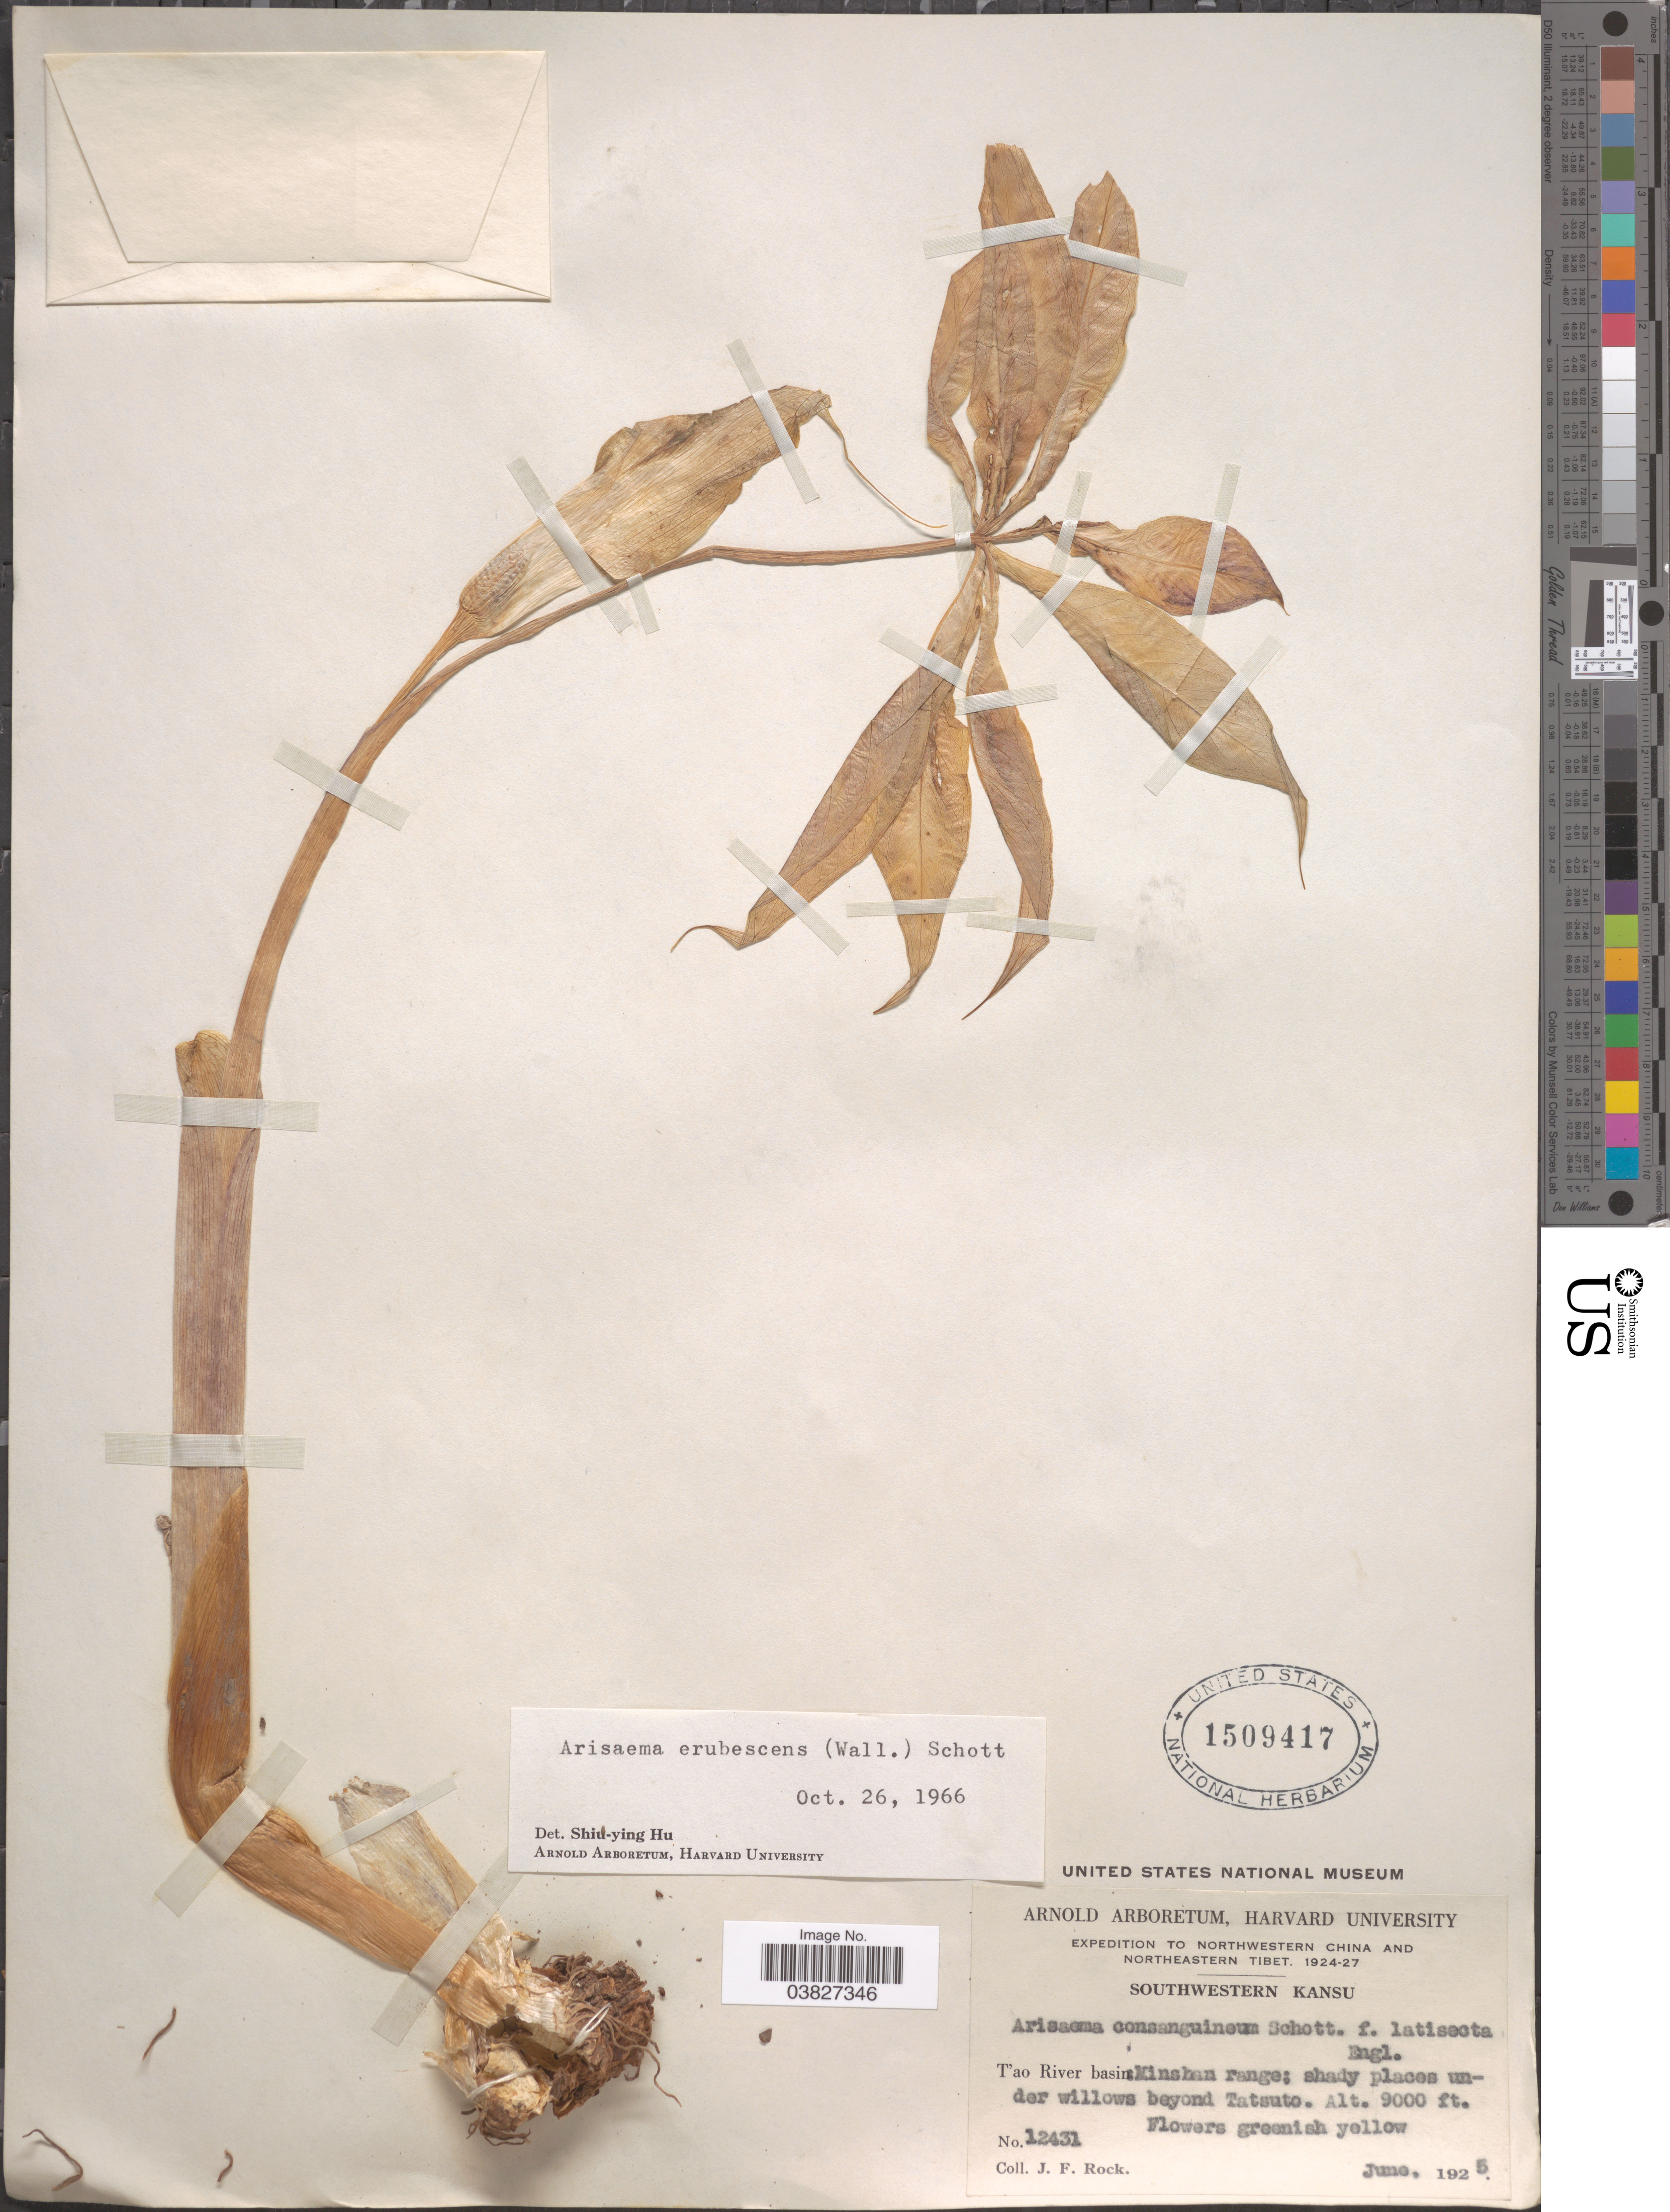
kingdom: Plantae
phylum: Tracheophyta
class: Liliopsida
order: Alismatales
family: Araceae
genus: Arisaema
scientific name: Arisaema erubescens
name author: (Wall.) Schott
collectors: J. Rock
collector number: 12431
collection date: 1925-06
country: China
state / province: Gansu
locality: Northwestern China. Southwesterb Kansu. T'ao River basin: Kinshen [interpreted] range; shady places under willows beyond Tatsuto.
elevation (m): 2743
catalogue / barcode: US 1509417